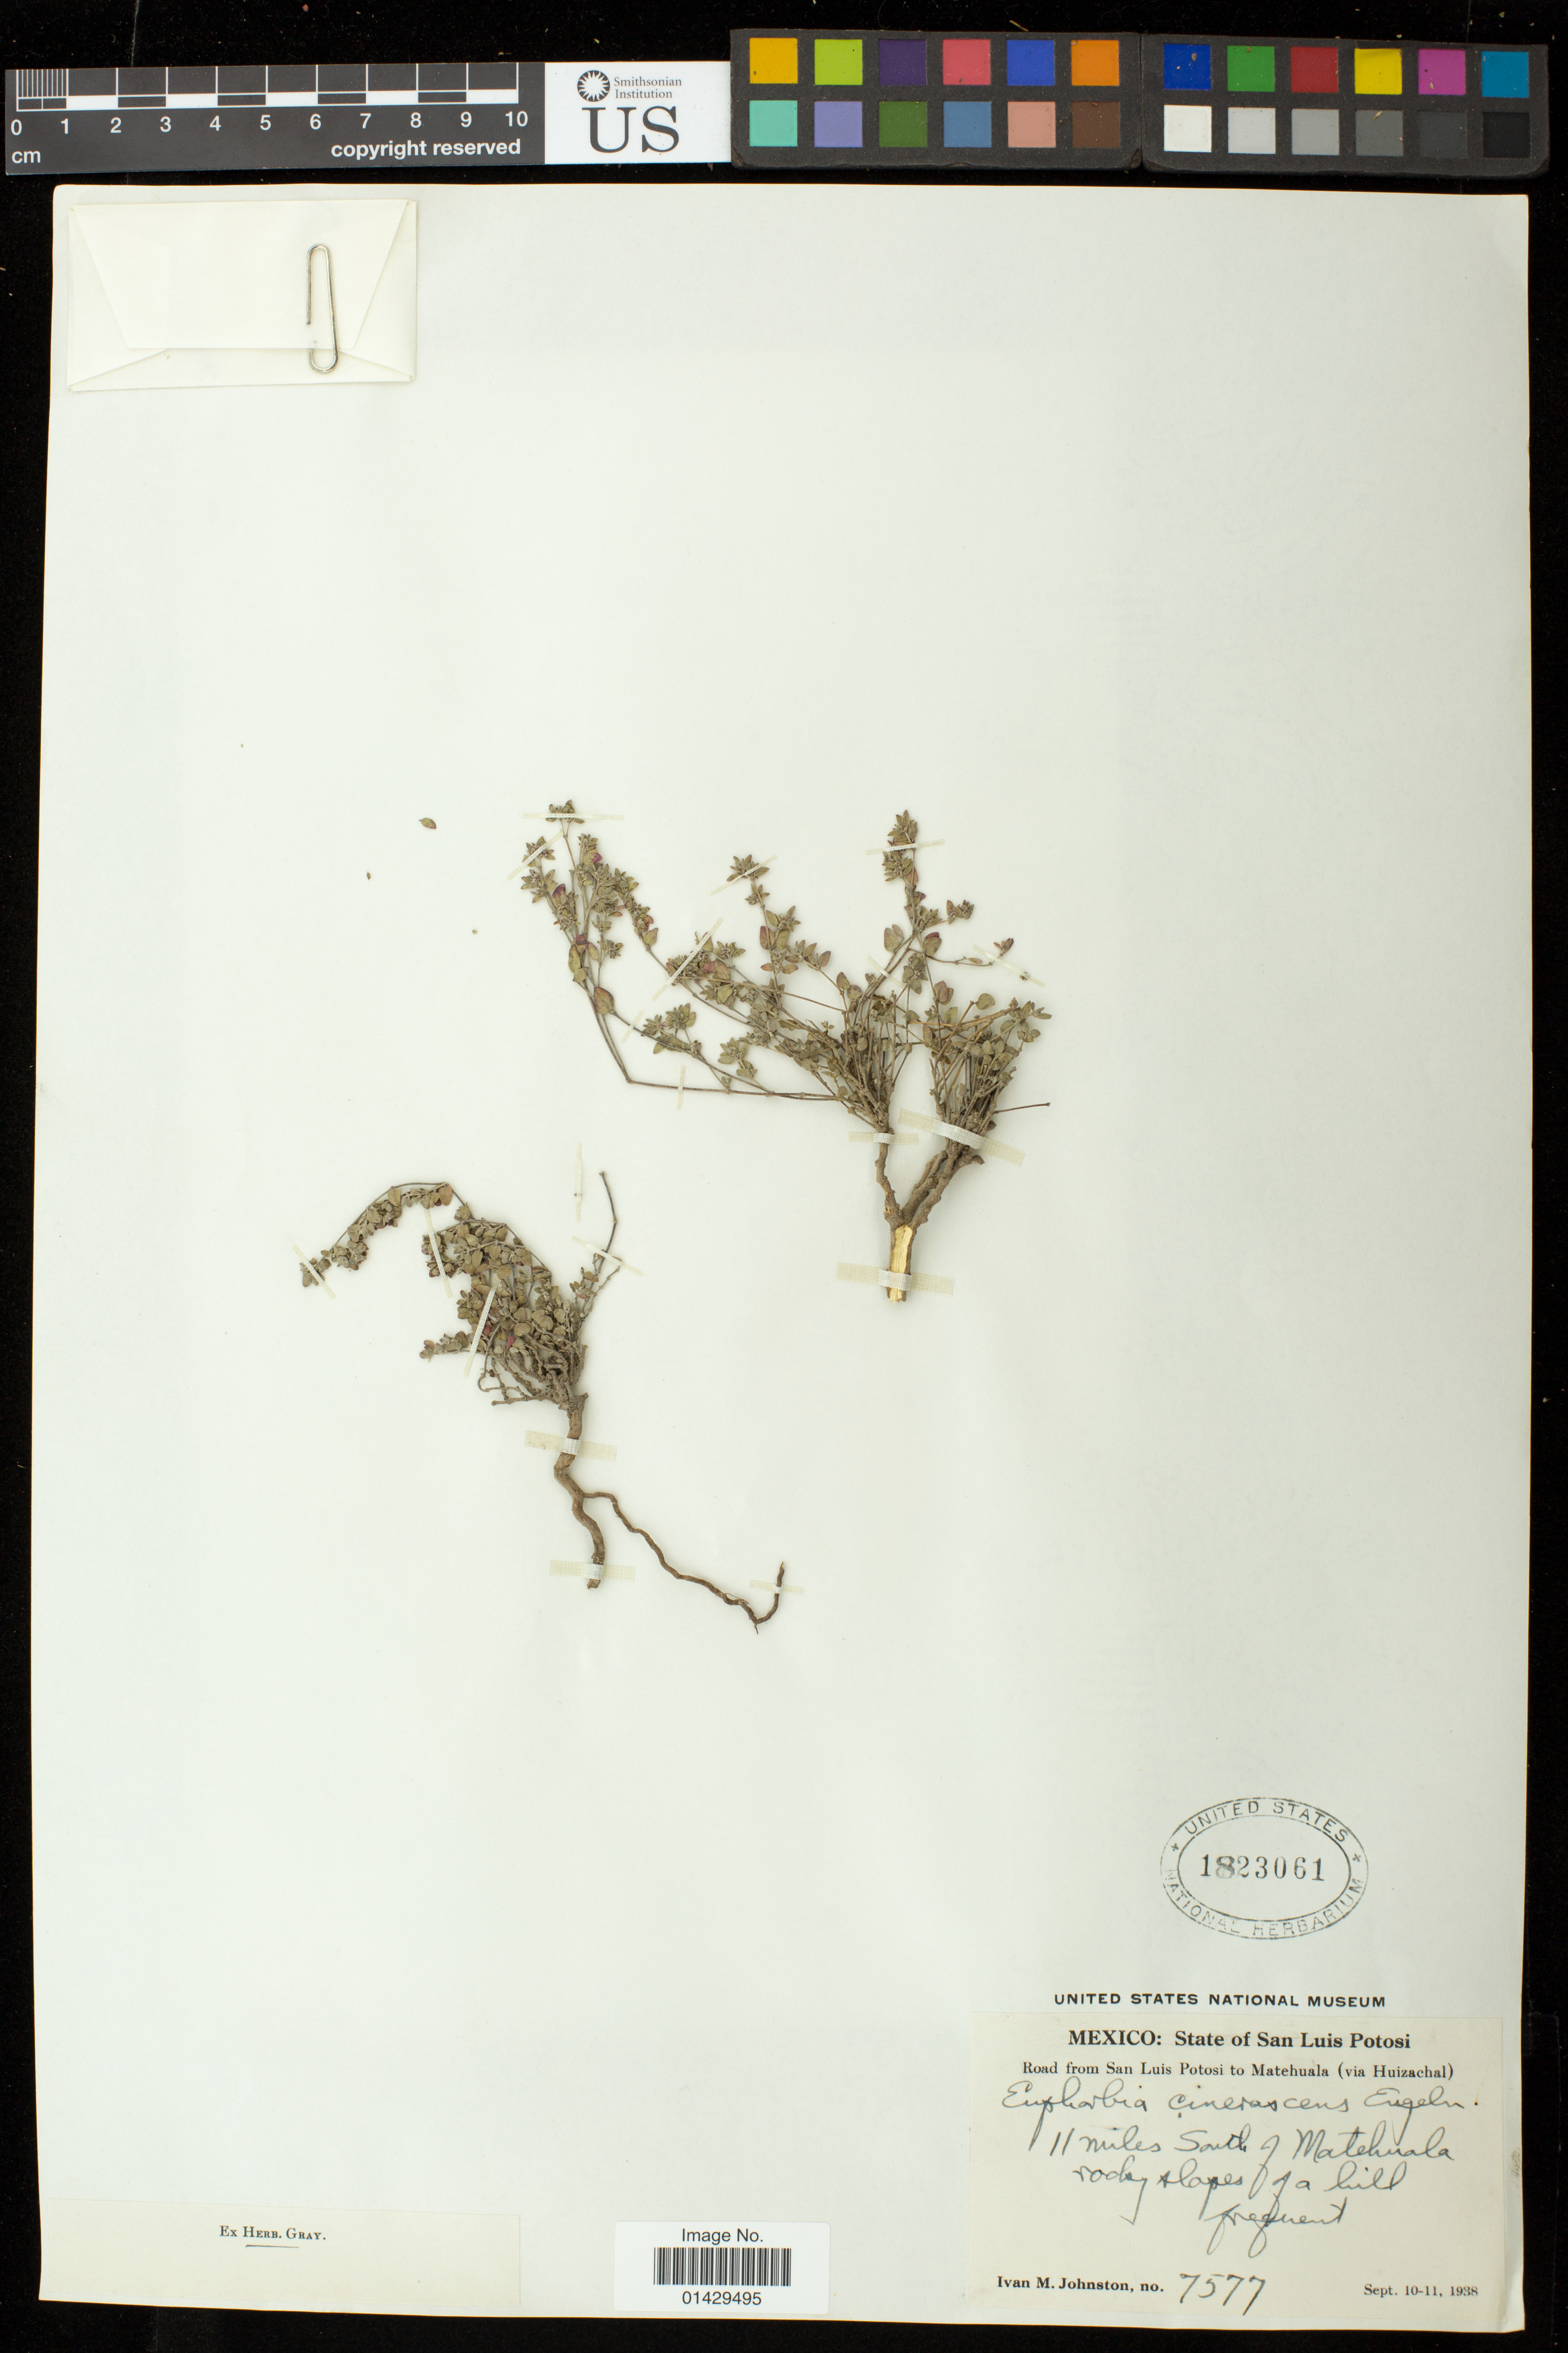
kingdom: Plantae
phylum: Tracheophyta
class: Magnoliopsida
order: Malpighiales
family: Euphorbiaceae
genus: Euphorbia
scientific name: Euphorbia cinerascens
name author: Engelm. in Emory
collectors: I.M. Johnston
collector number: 7577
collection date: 1938-09-10/1938-09-11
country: Mexico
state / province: San Luis Potosí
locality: Road from San Luis Potosi to Matehuala (via Huizachal); 11 miles South of Matehuala rocky slopes of a hill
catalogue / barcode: US 1823061